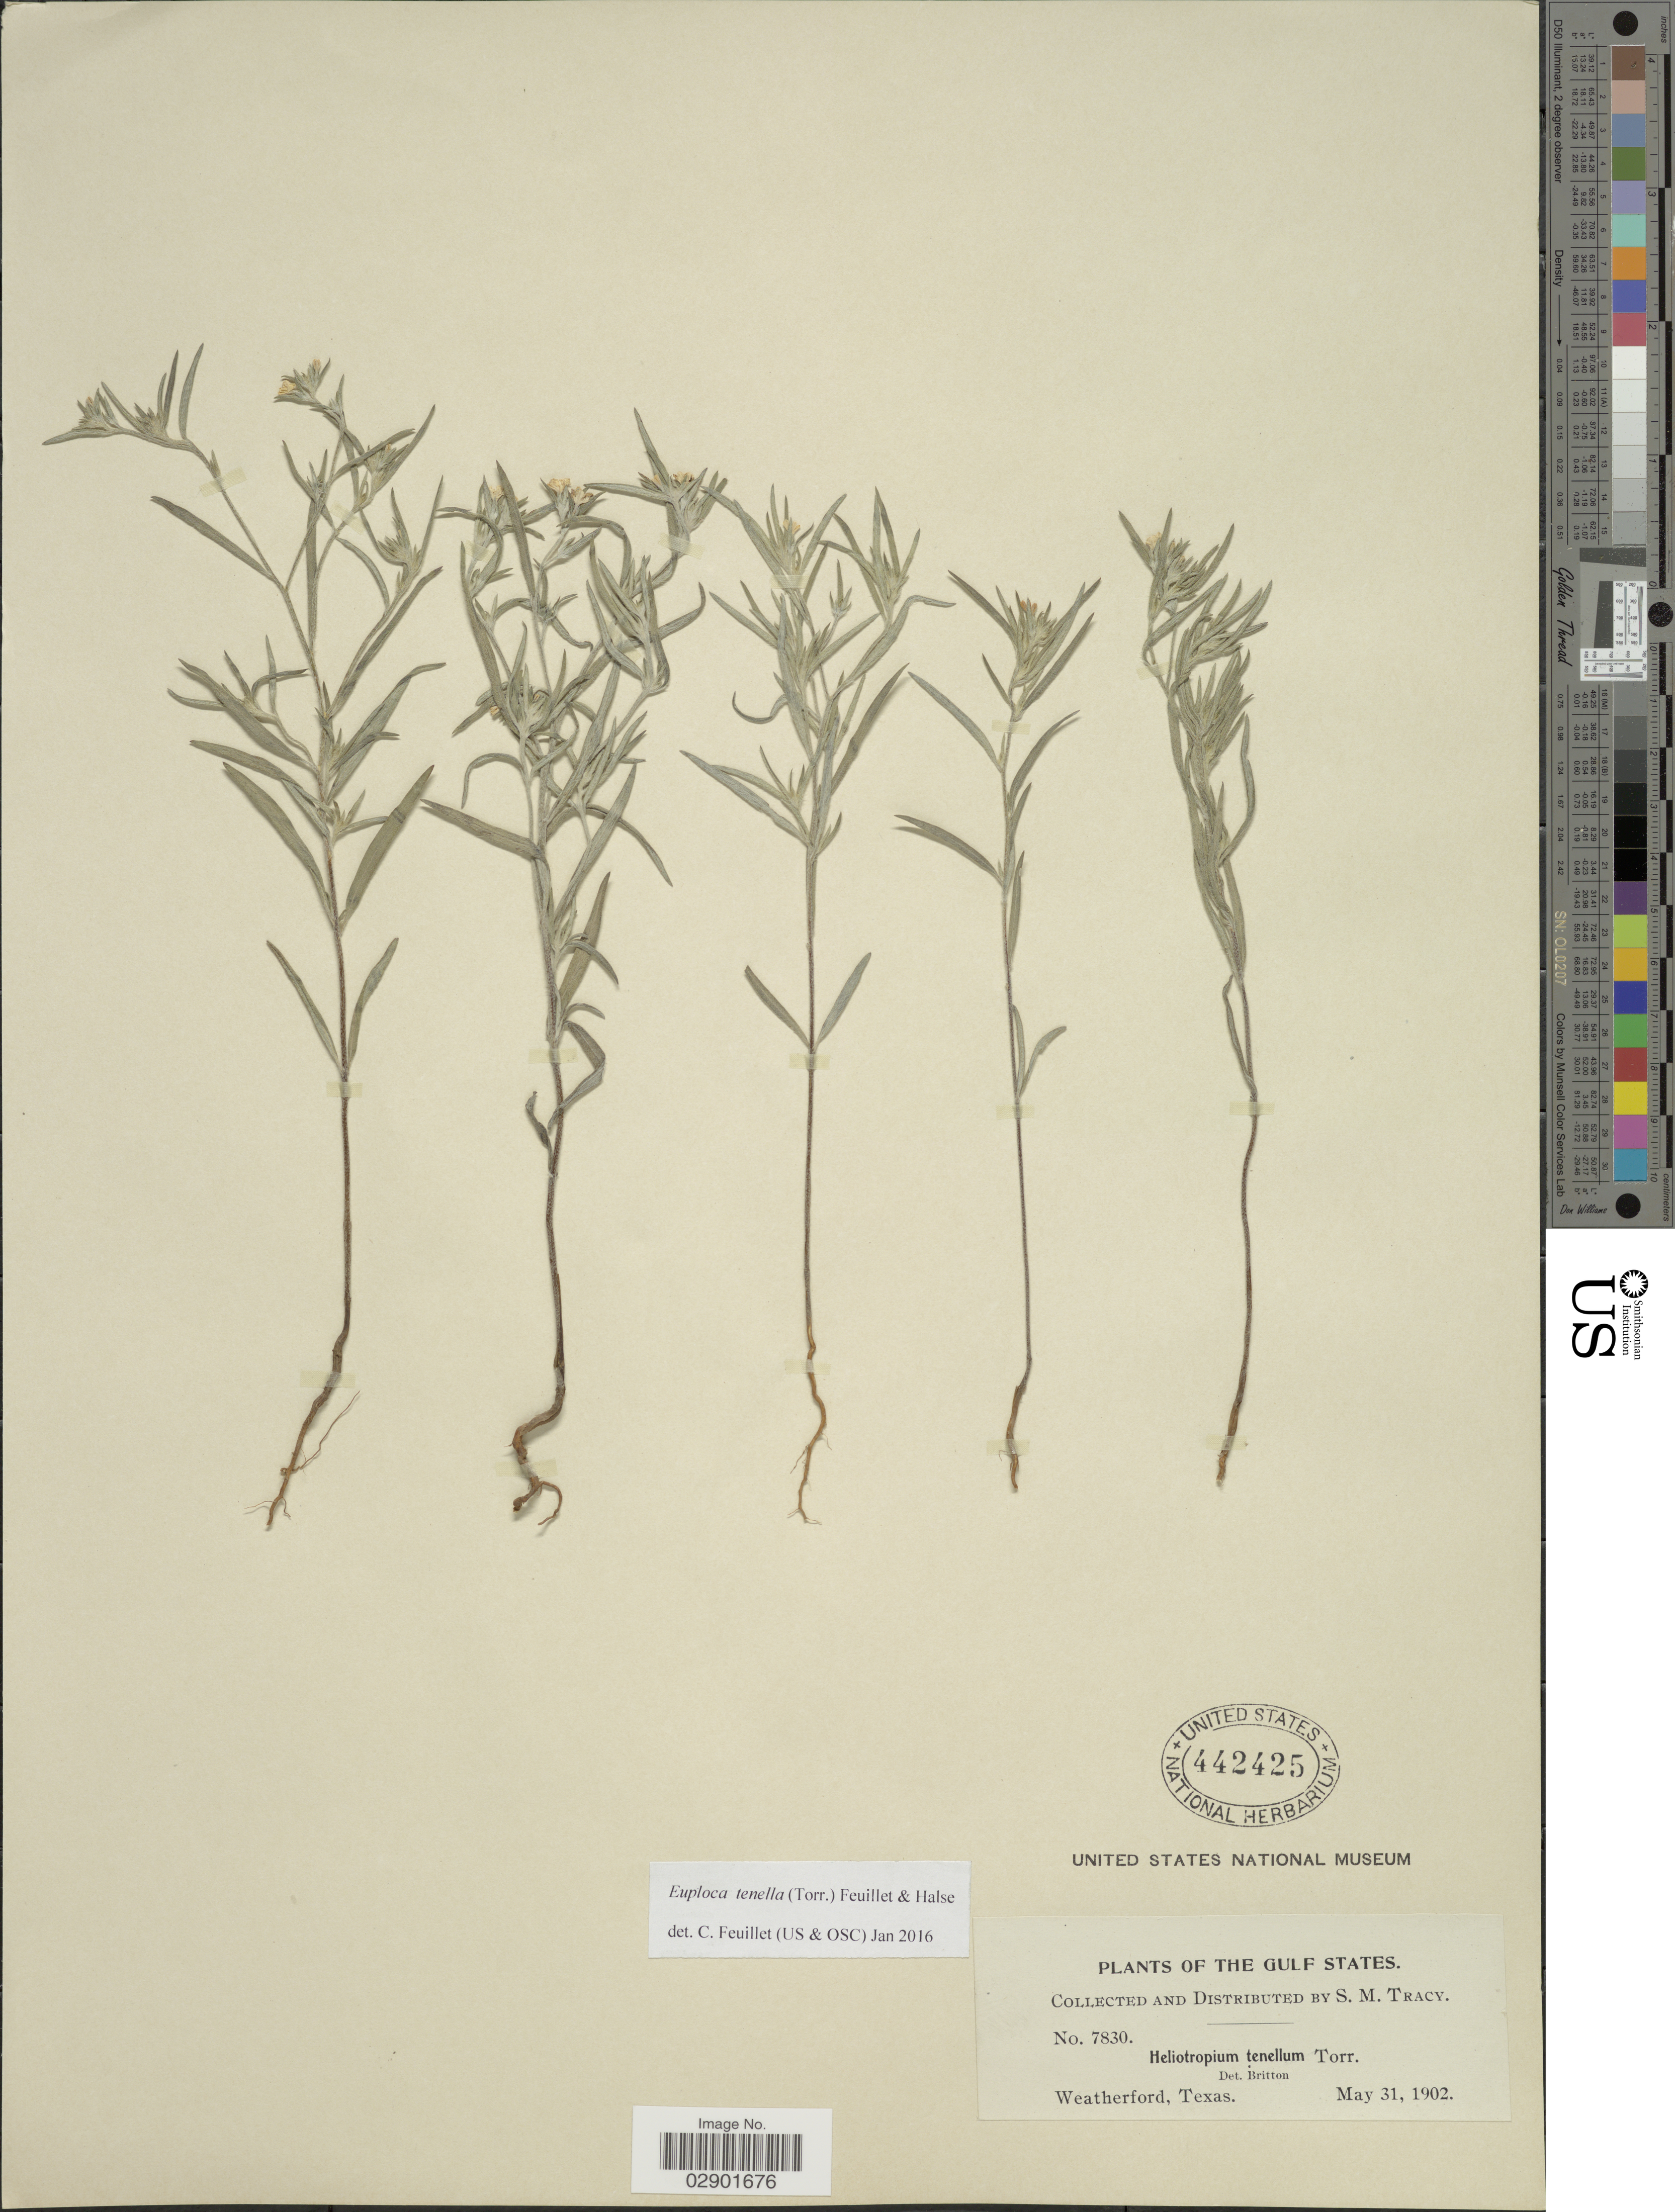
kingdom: Plantae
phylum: Tracheophyta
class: Magnoliopsida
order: Boraginales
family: Heliotropiaceae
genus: Euploca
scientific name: Euploca tenella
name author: (Torr.) Feuillet & Halse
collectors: S. M. Tracy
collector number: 7830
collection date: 1902-05-31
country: United States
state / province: Texas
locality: The Gulf States. Weatherford.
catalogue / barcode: US 442425